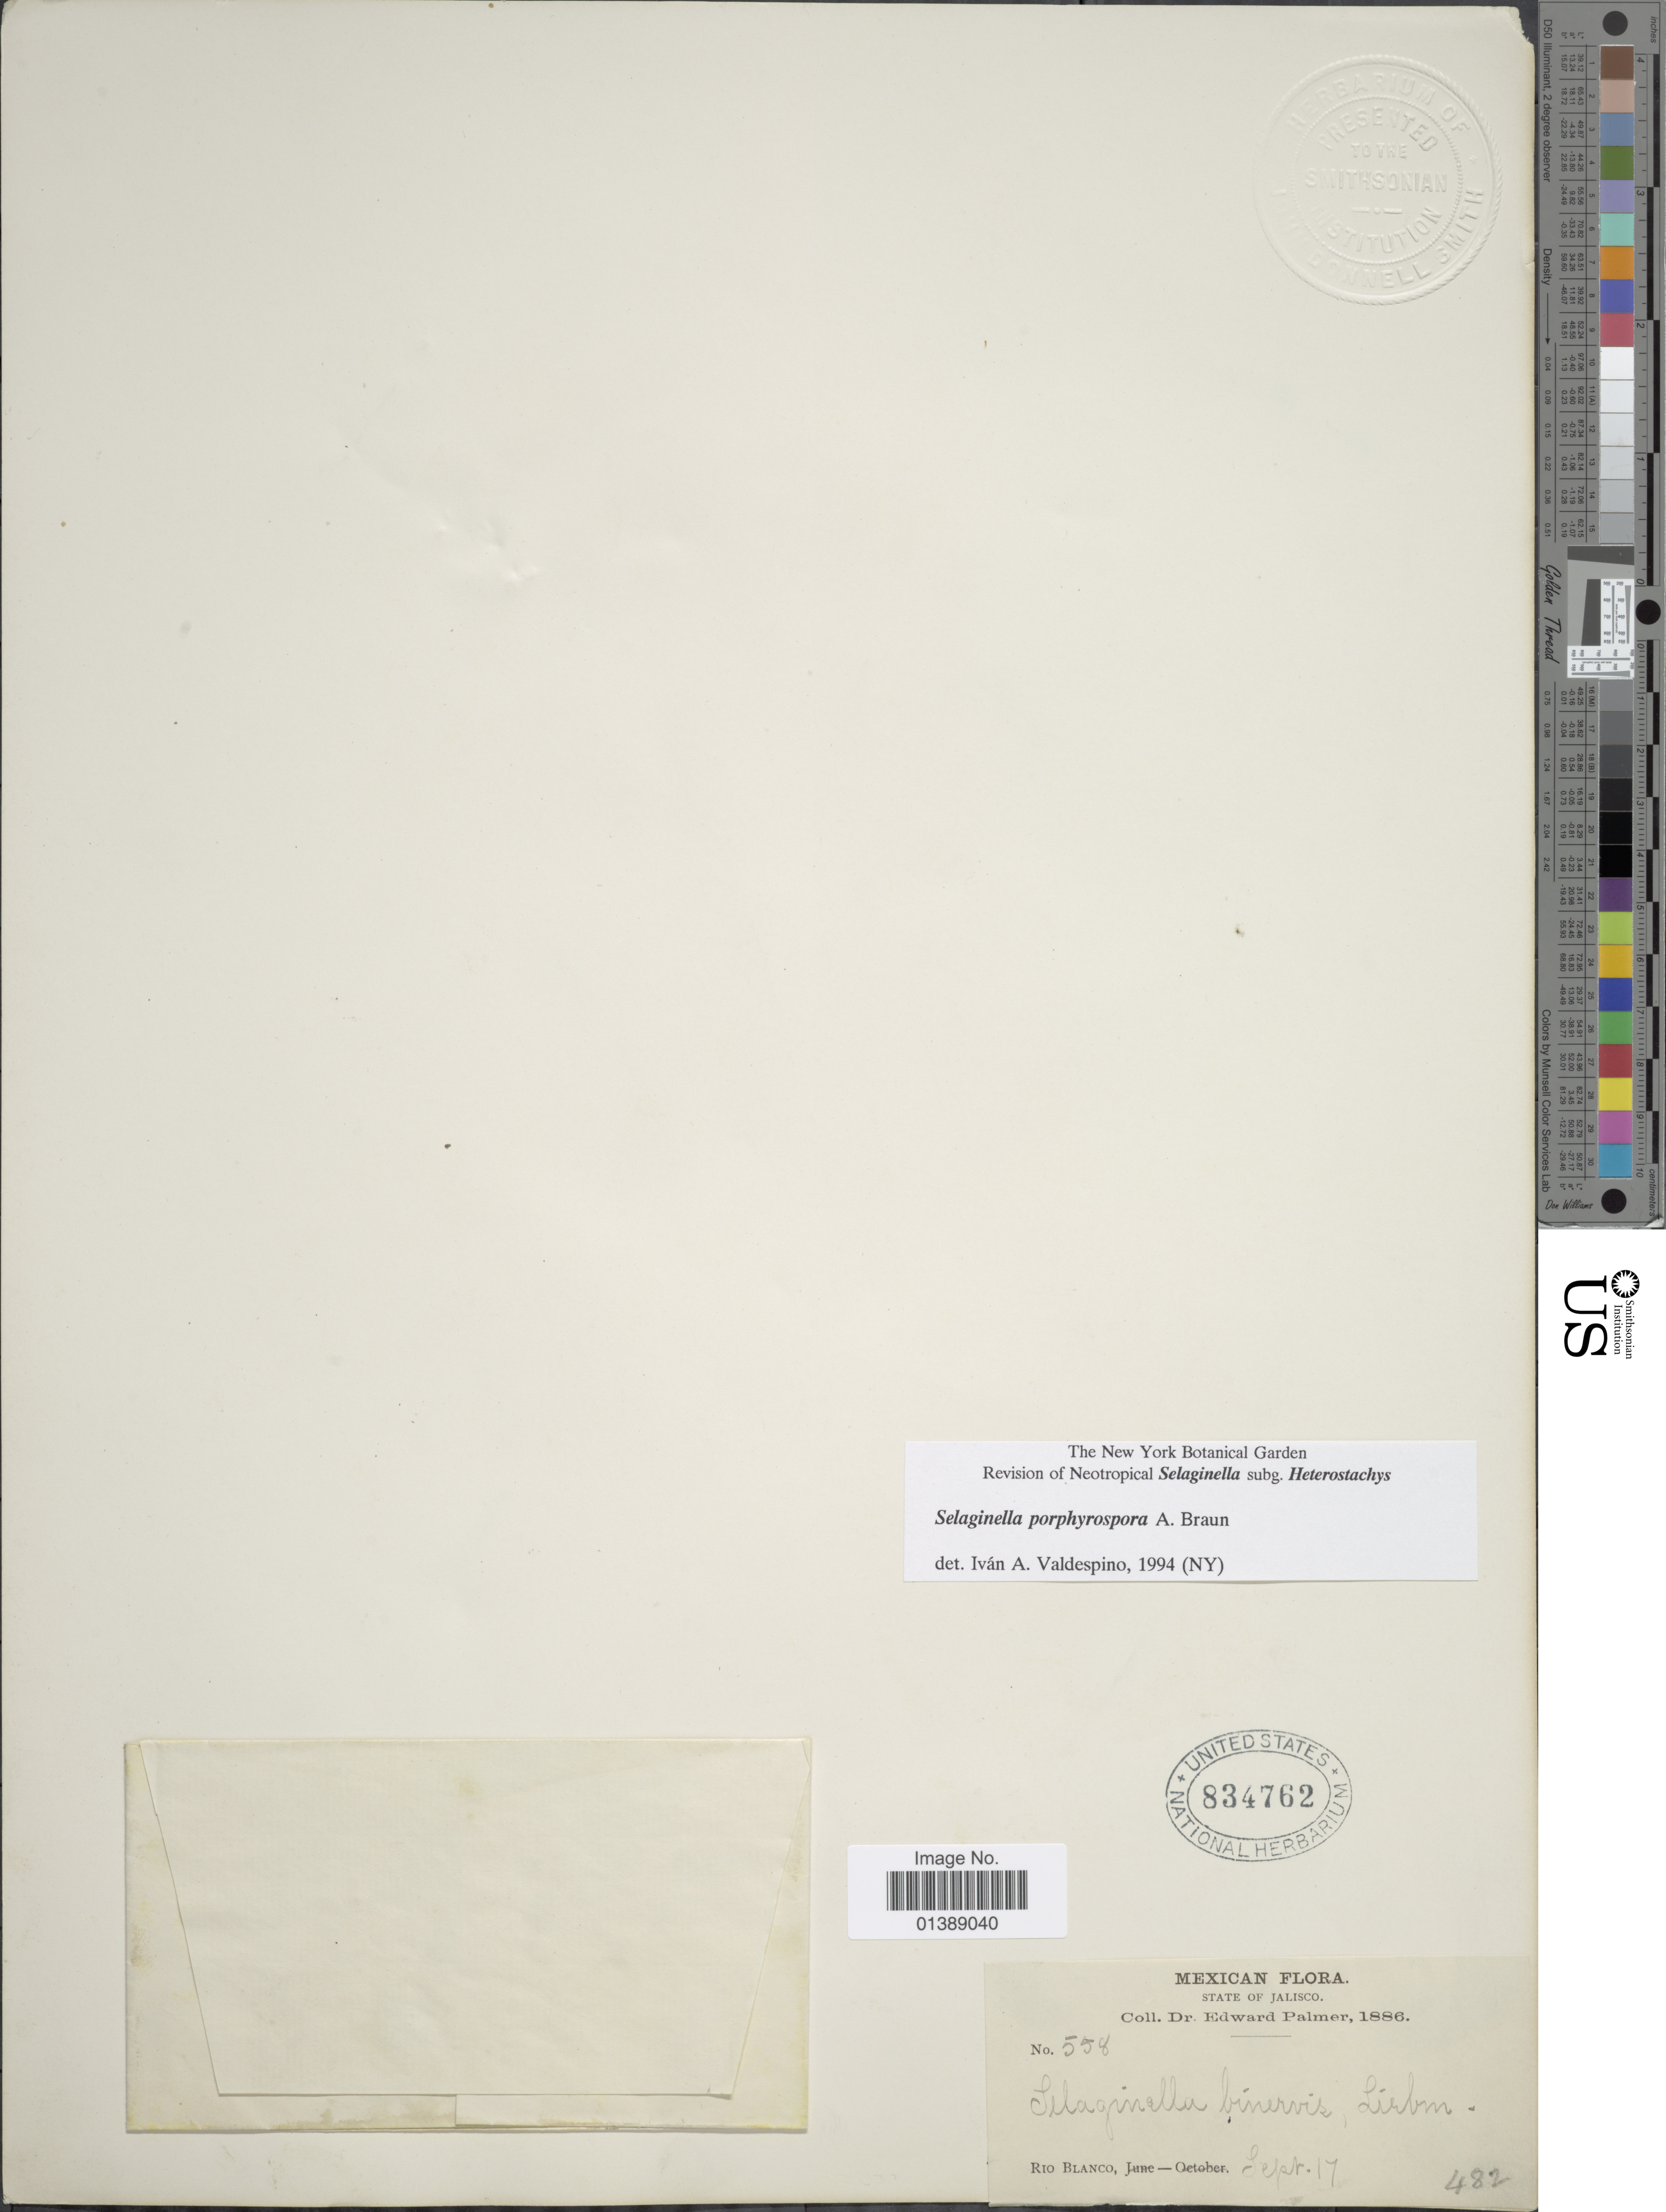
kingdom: Plantae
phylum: Tracheophyta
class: Lycopodiopsida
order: Selaginellales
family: Selaginellaceae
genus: Selaginella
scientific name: Selaginella porphyrospora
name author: A. Braun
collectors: E. Palmer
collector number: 558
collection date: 1886-09-17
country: Mexico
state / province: Jalisco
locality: Rio Blanco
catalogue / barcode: US 834762